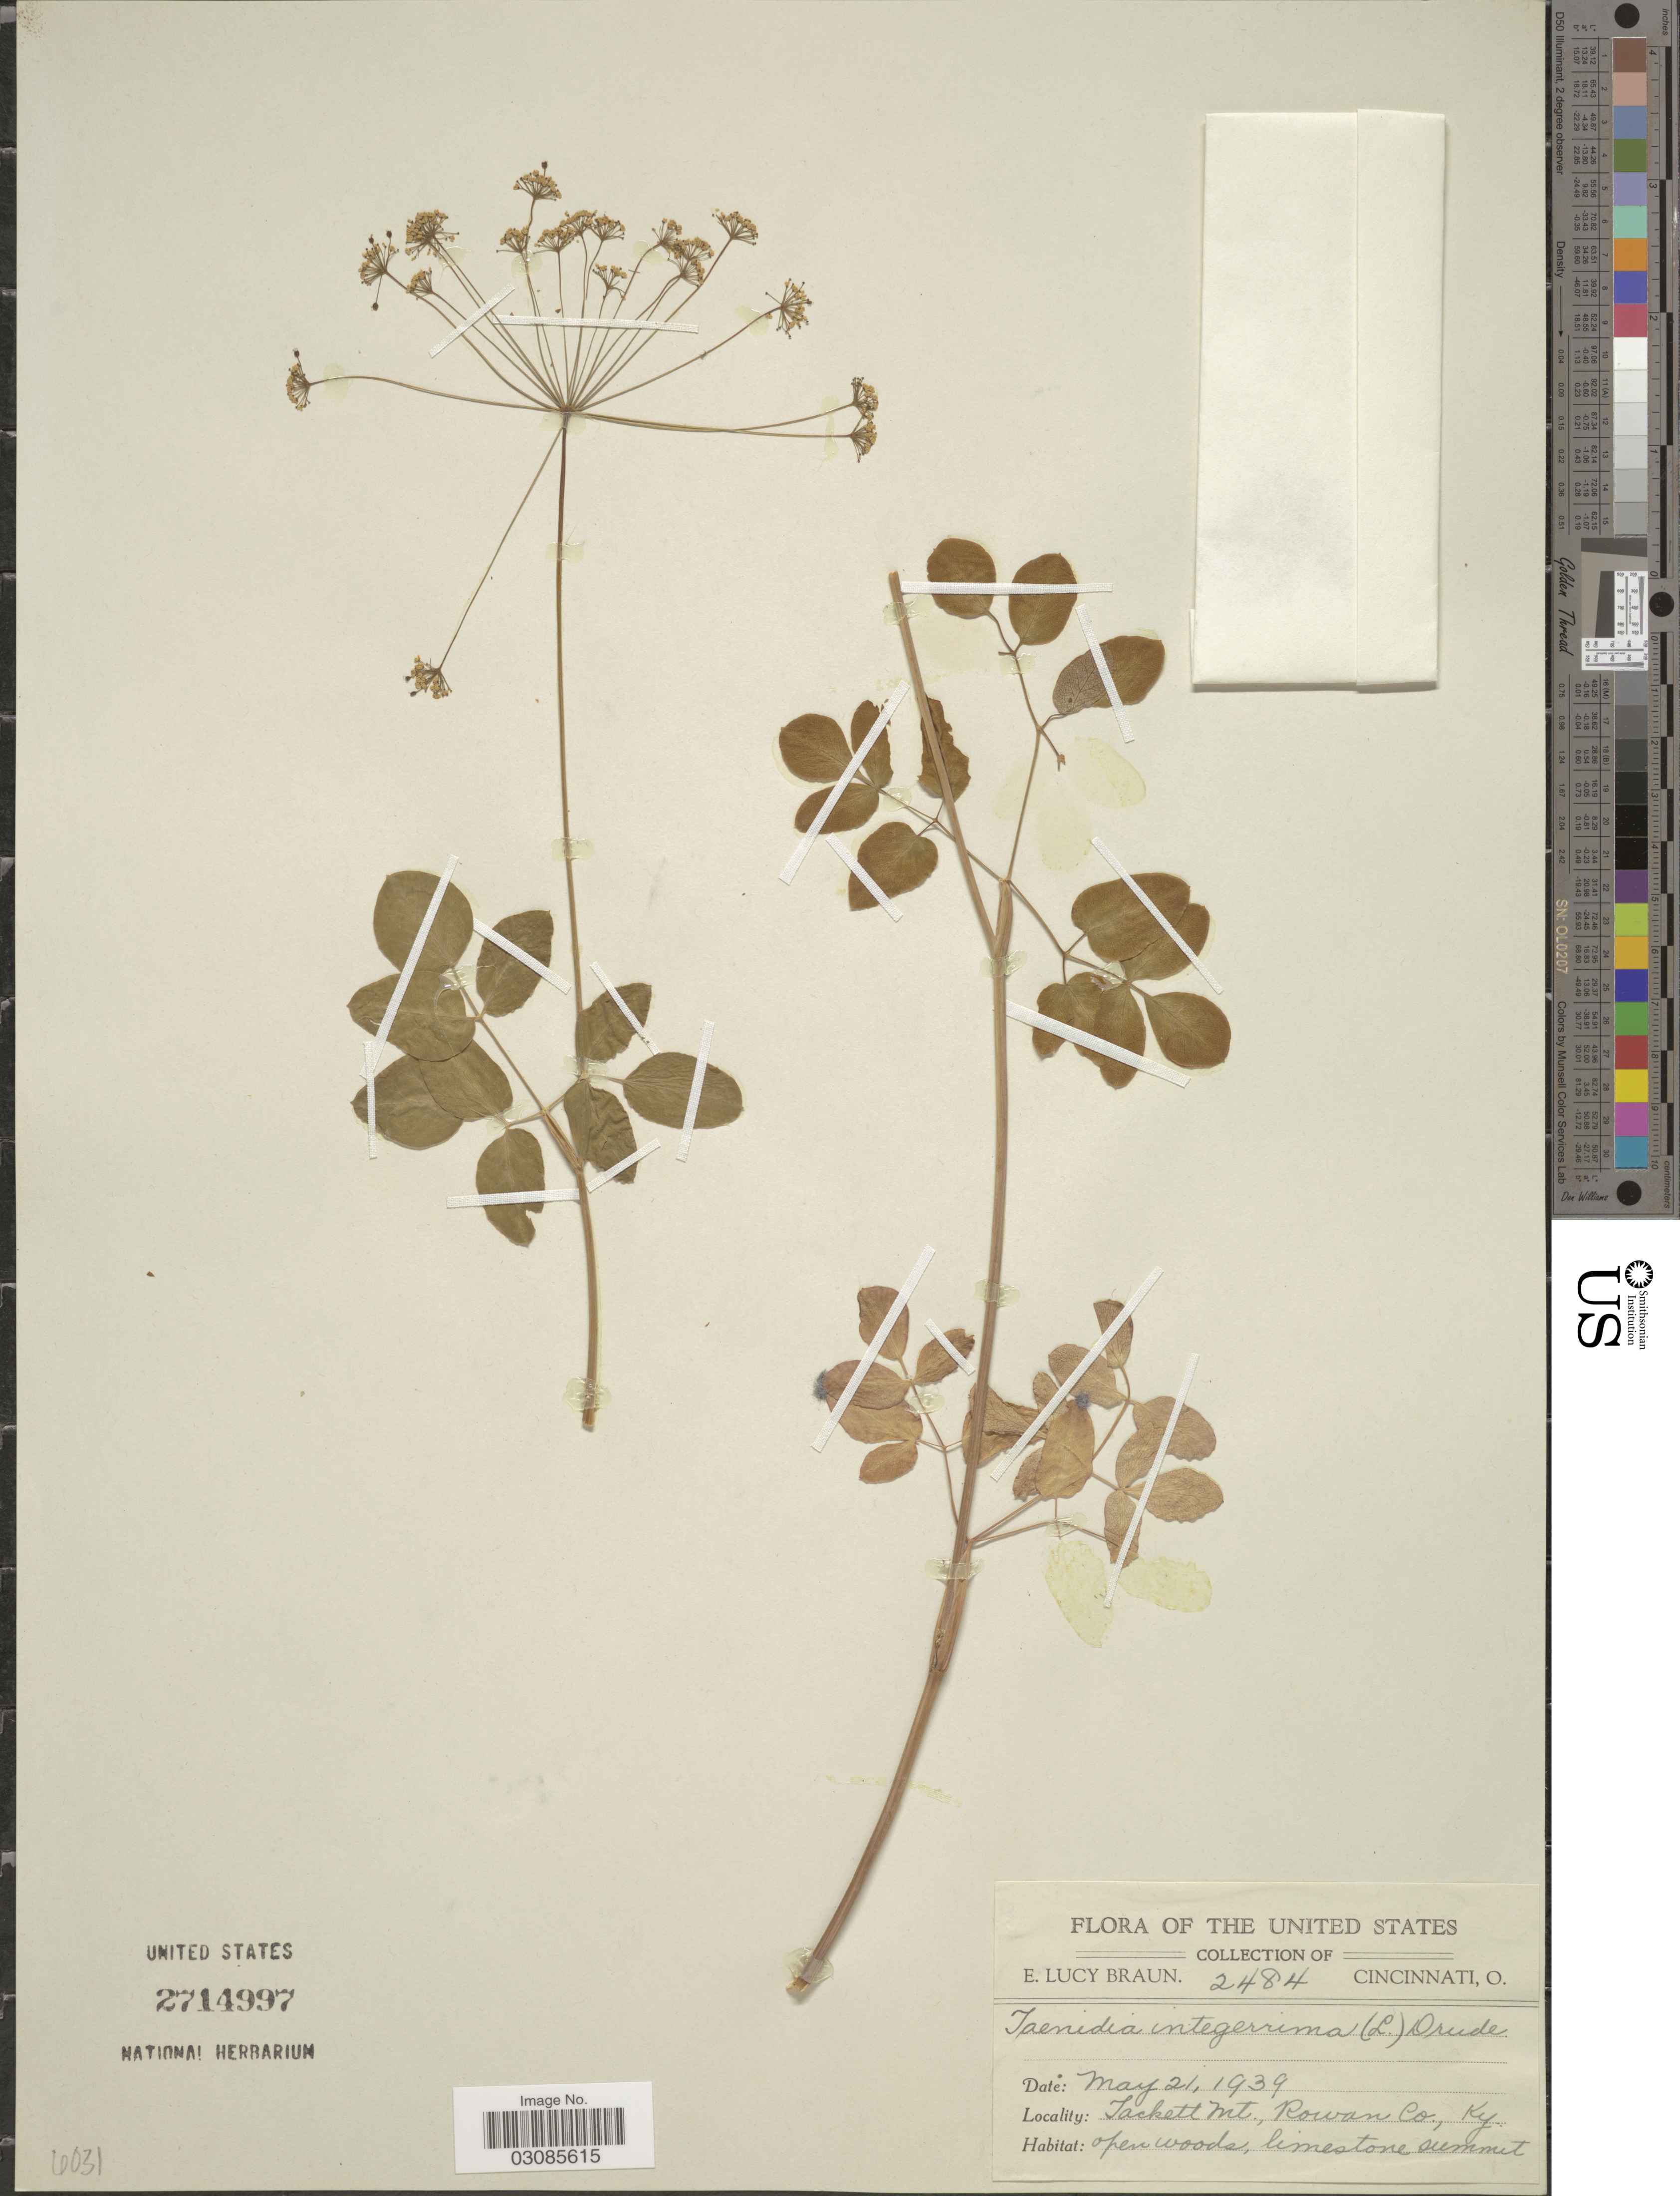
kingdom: Plantae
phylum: Tracheophyta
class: Magnoliopsida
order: Apiales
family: Apiaceae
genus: Taenidia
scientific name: Taenidia integerrima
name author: (L.) Drude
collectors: E. L. Braun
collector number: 2484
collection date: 1939-05-21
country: United States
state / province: Kentucky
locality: Tackett Mt., Rowan Co., Ky.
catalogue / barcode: US 2714997